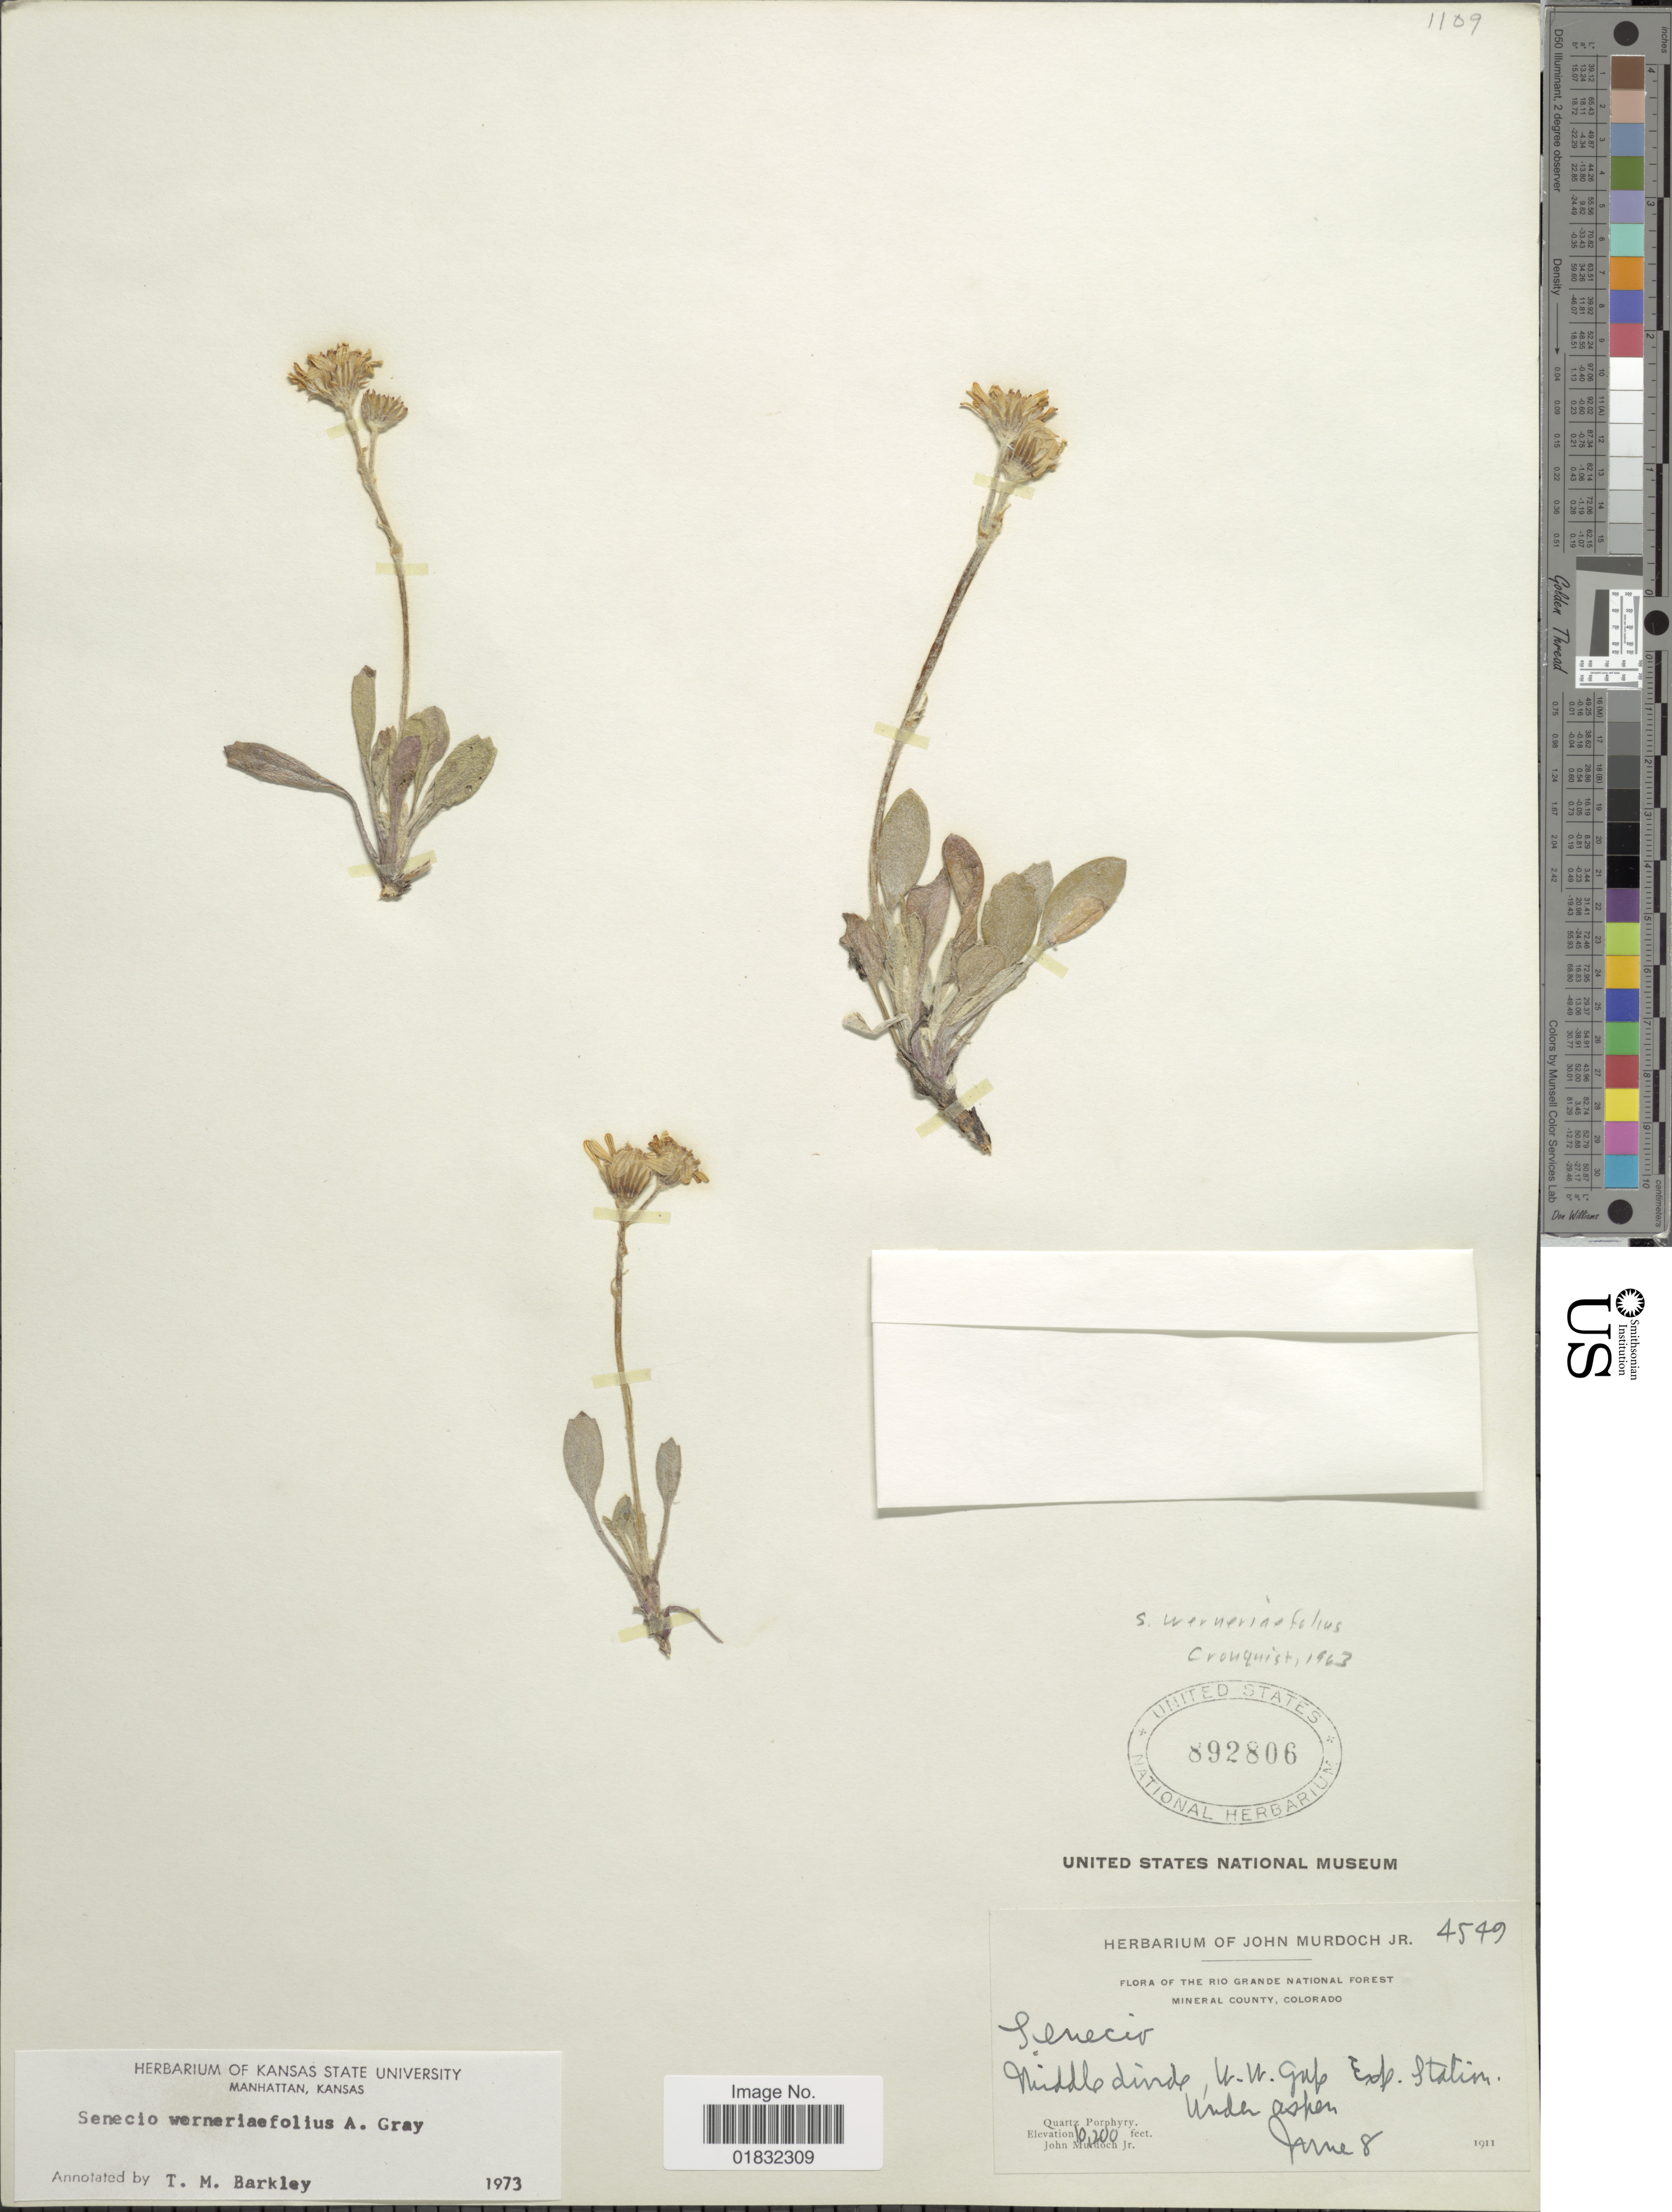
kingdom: Plantae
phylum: Tracheophyta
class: Magnoliopsida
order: Asterales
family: Asteraceae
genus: Packera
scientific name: Packera werneriifolia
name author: (A. Gray) W.A. Weber & Á. Löve ex Trock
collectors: J. Murdoch Jr.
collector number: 4549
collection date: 1911-06-08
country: United States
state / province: Colorado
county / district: Mineral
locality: The Rio Grande National Forest Mineral County, Middle divide, W.W. (Wagon Wheel) Gap, Exp station, Under aspen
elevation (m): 3109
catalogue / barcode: US 892806